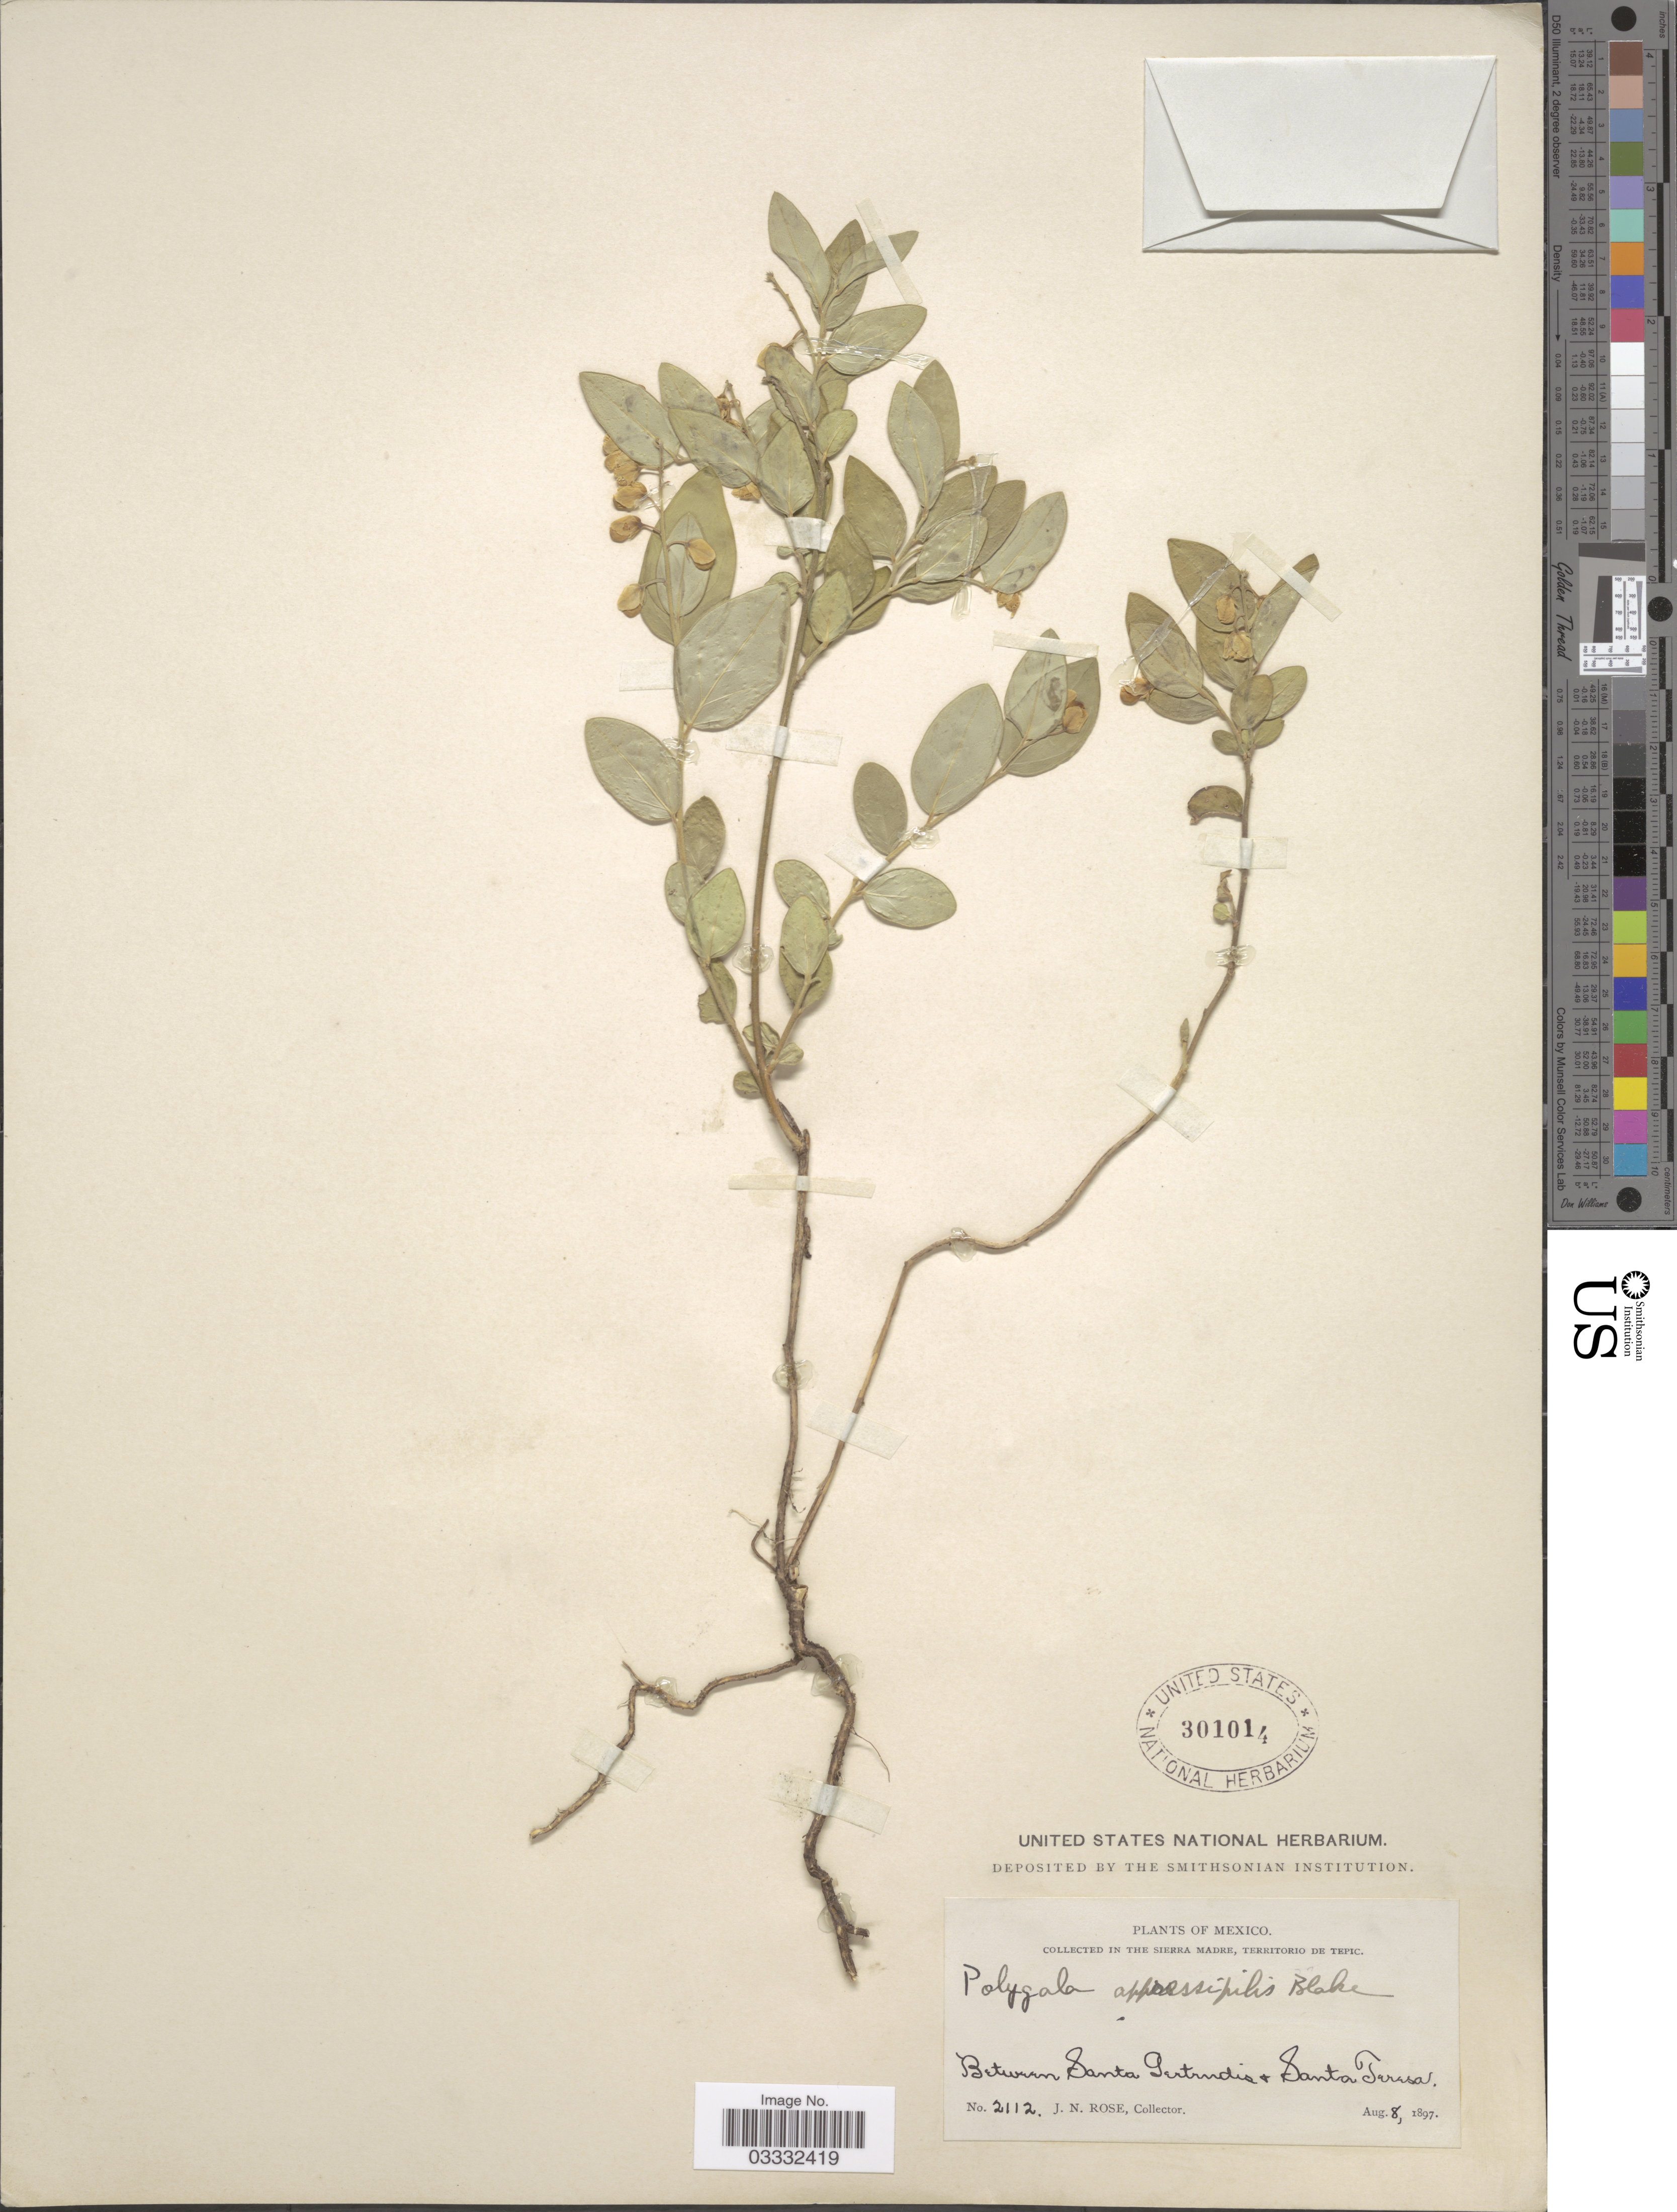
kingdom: Plantae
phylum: Tracheophyta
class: Magnoliopsida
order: Fabales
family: Polygalaceae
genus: Polygala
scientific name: Polygala appressipilis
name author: S.F. Blake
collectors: J. N. Rose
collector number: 2112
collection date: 1897-08-08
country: Mexico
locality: In the Sierra Madre, Territorio de Tepic. Between Gertrudis & Santa Teresa.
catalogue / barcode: US 301014